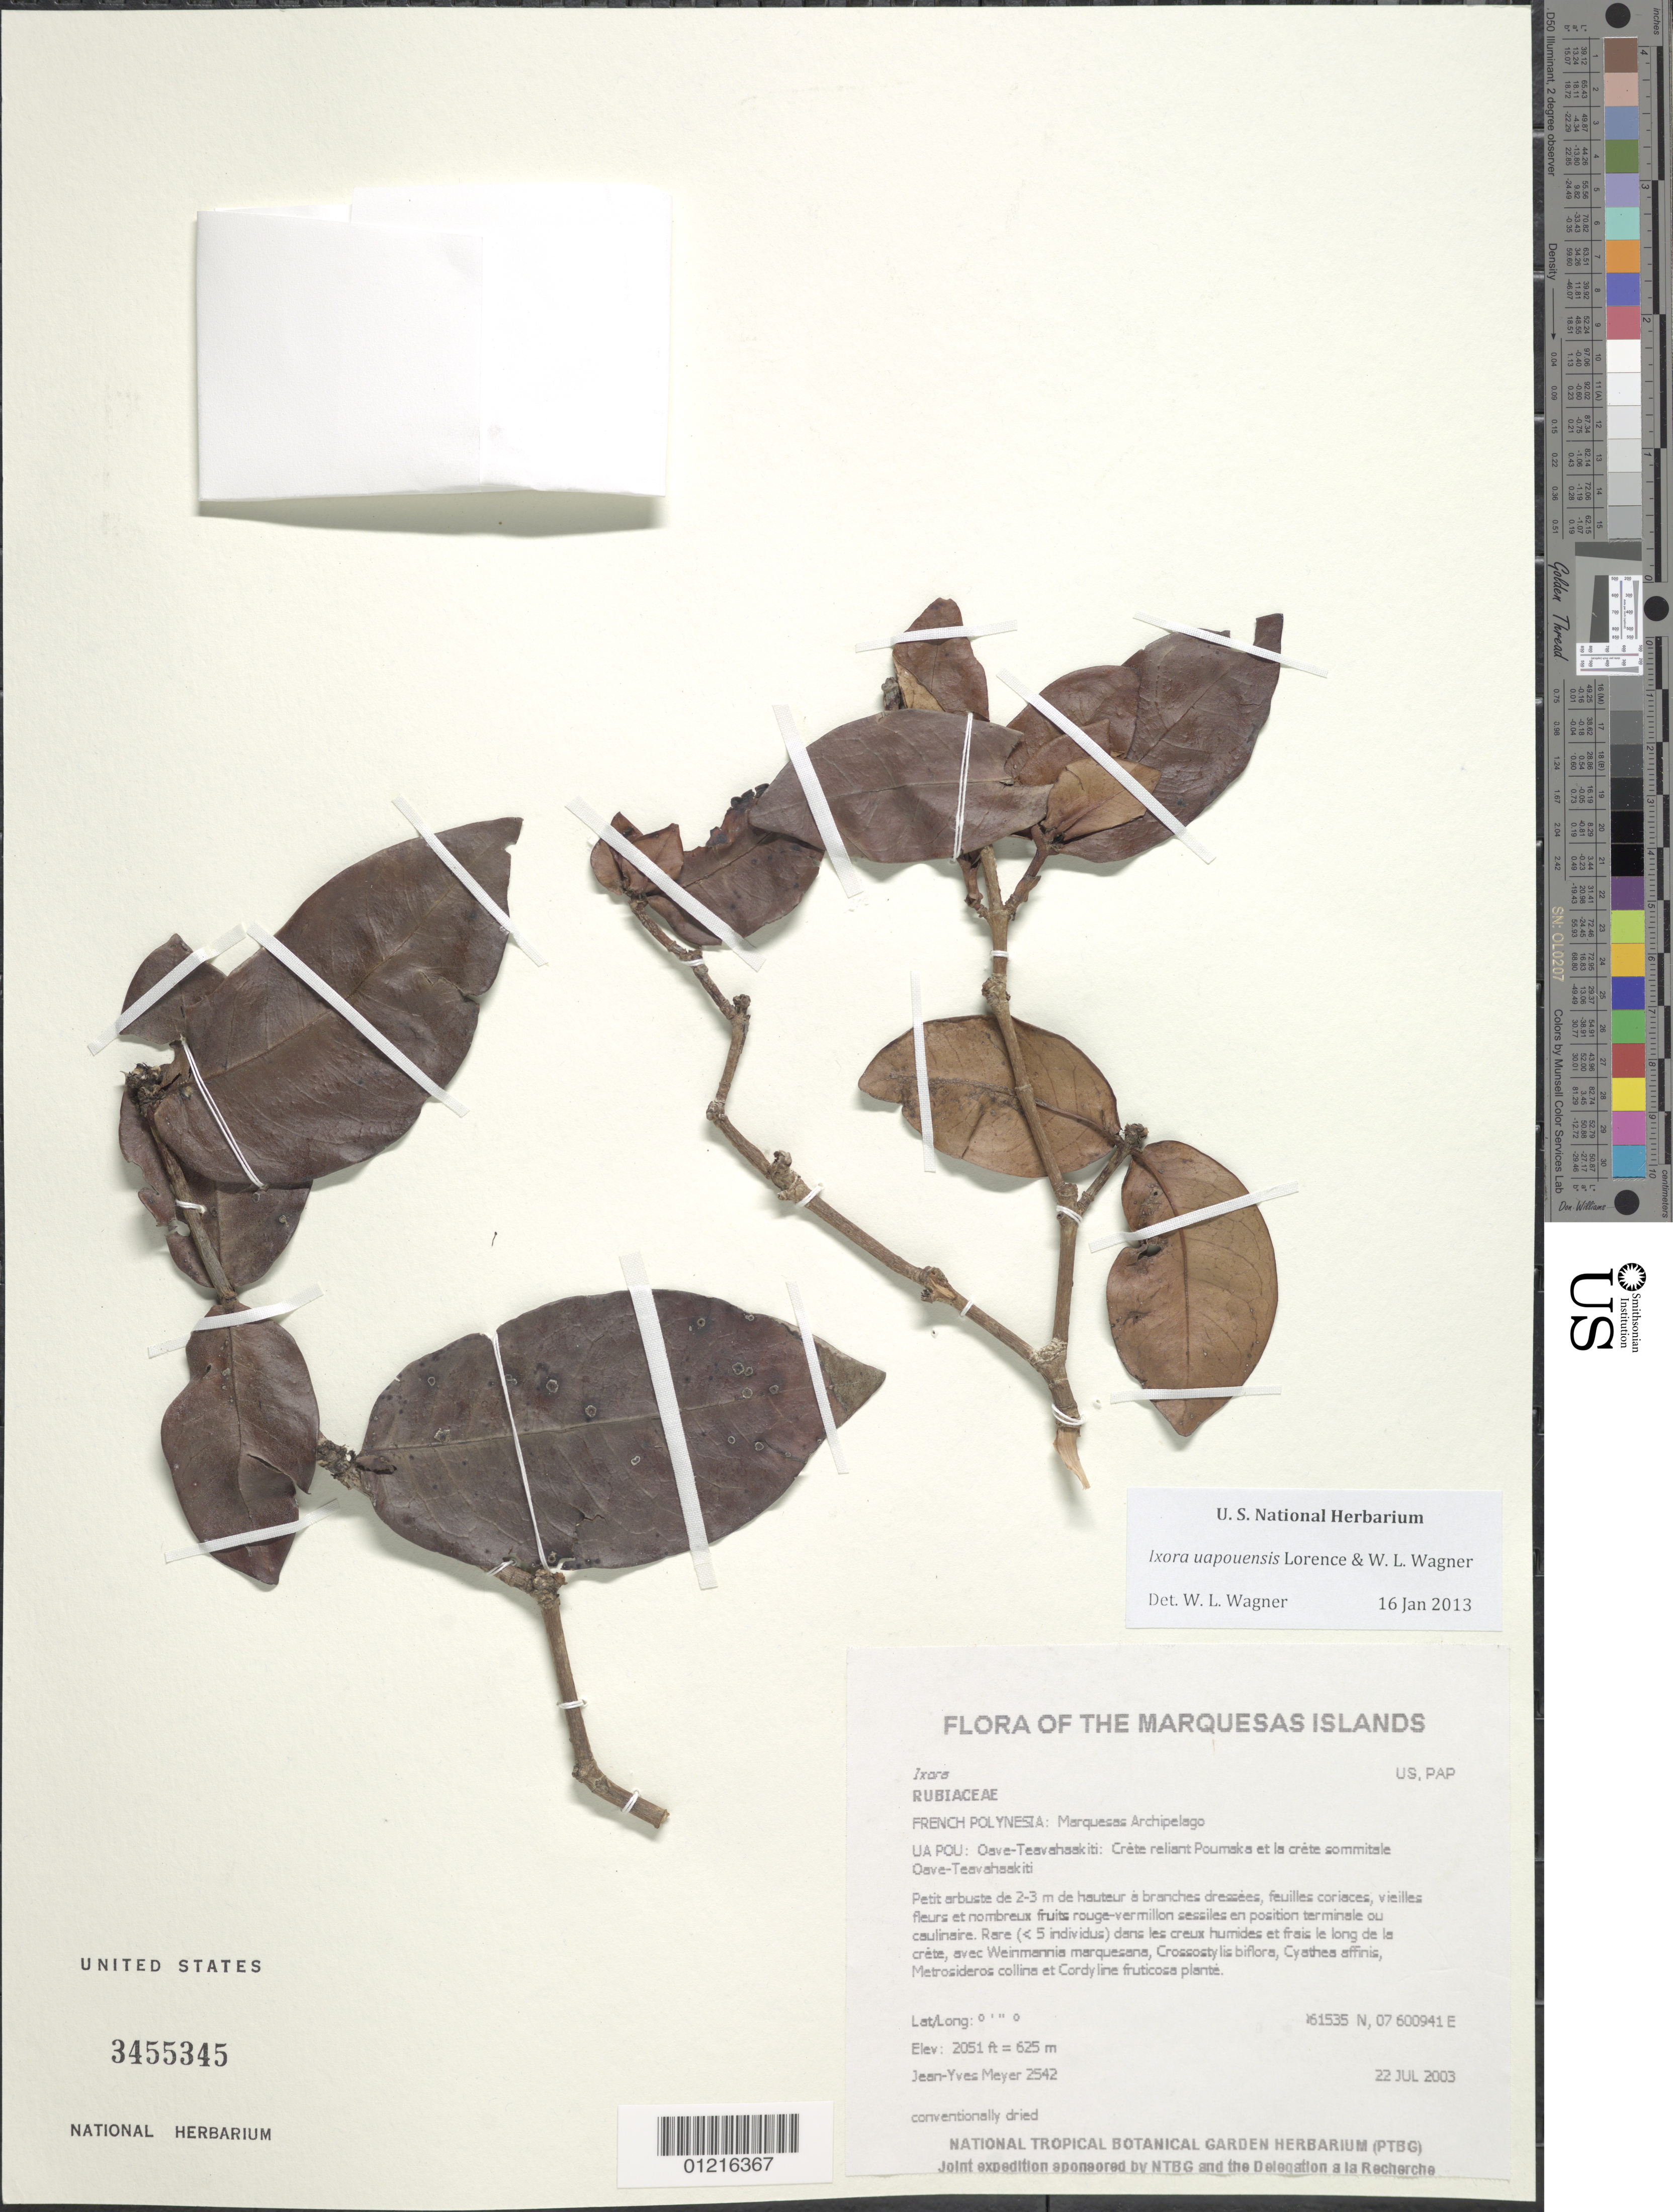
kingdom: Plantae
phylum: Tracheophyta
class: Magnoliopsida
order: Gentianales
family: Rubiaceae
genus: Ixora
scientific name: Ixora uapouensis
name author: Lorence & W.L. Wagner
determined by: Lorence, David H.; Wagner, W. H.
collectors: J.-Y. Meyer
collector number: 2542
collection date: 2003-07-22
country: French Polynesia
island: Ua Pou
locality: Oave-Teavahaakiti: Crête reliant Poumaka et la crête sommitale Oave-Teavahaakiti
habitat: Dans les creux humides et frais le long de la crête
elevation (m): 625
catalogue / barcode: US 3455345